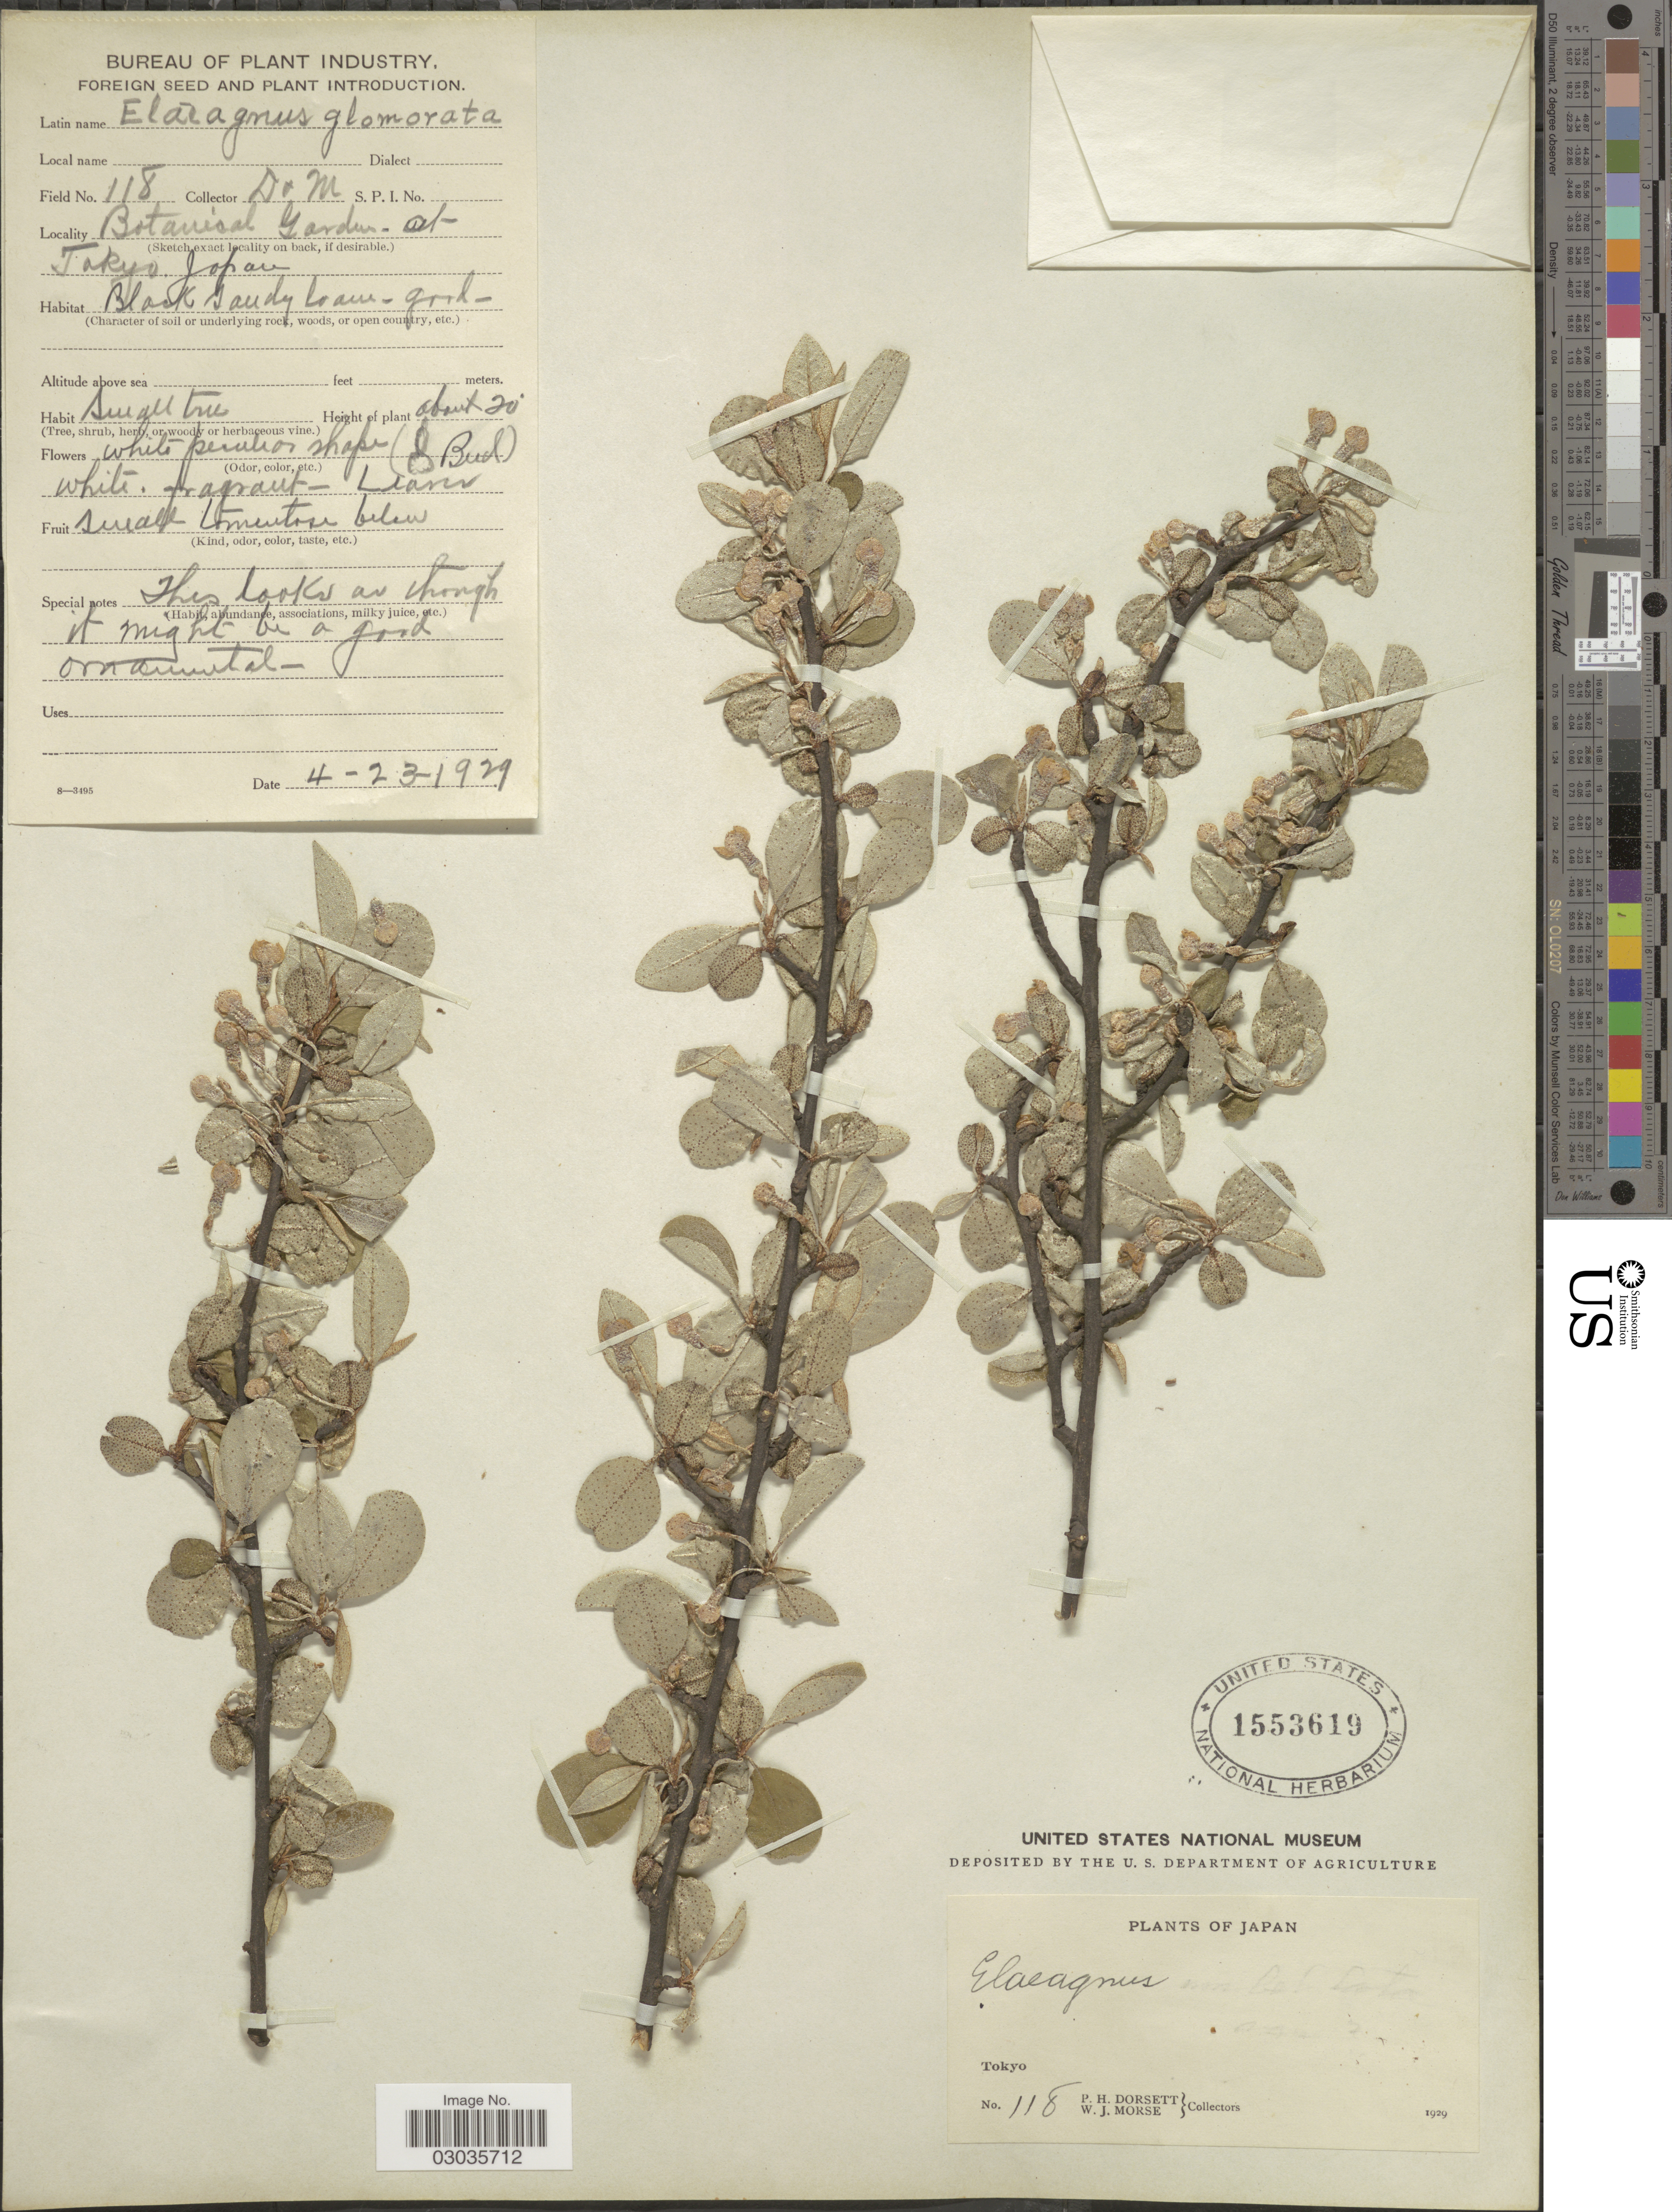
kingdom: Plantae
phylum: Tracheophyta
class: Magnoliopsida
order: Rosales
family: Elaeagnaceae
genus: Elaeagnus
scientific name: Elaeagnus sp.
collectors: P. H. Dorsett & W. J. Morse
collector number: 118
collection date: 1929-04-23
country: Japan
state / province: Tokyo, Federal City of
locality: Botanic Garden at Tokyo.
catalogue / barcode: US 1553619